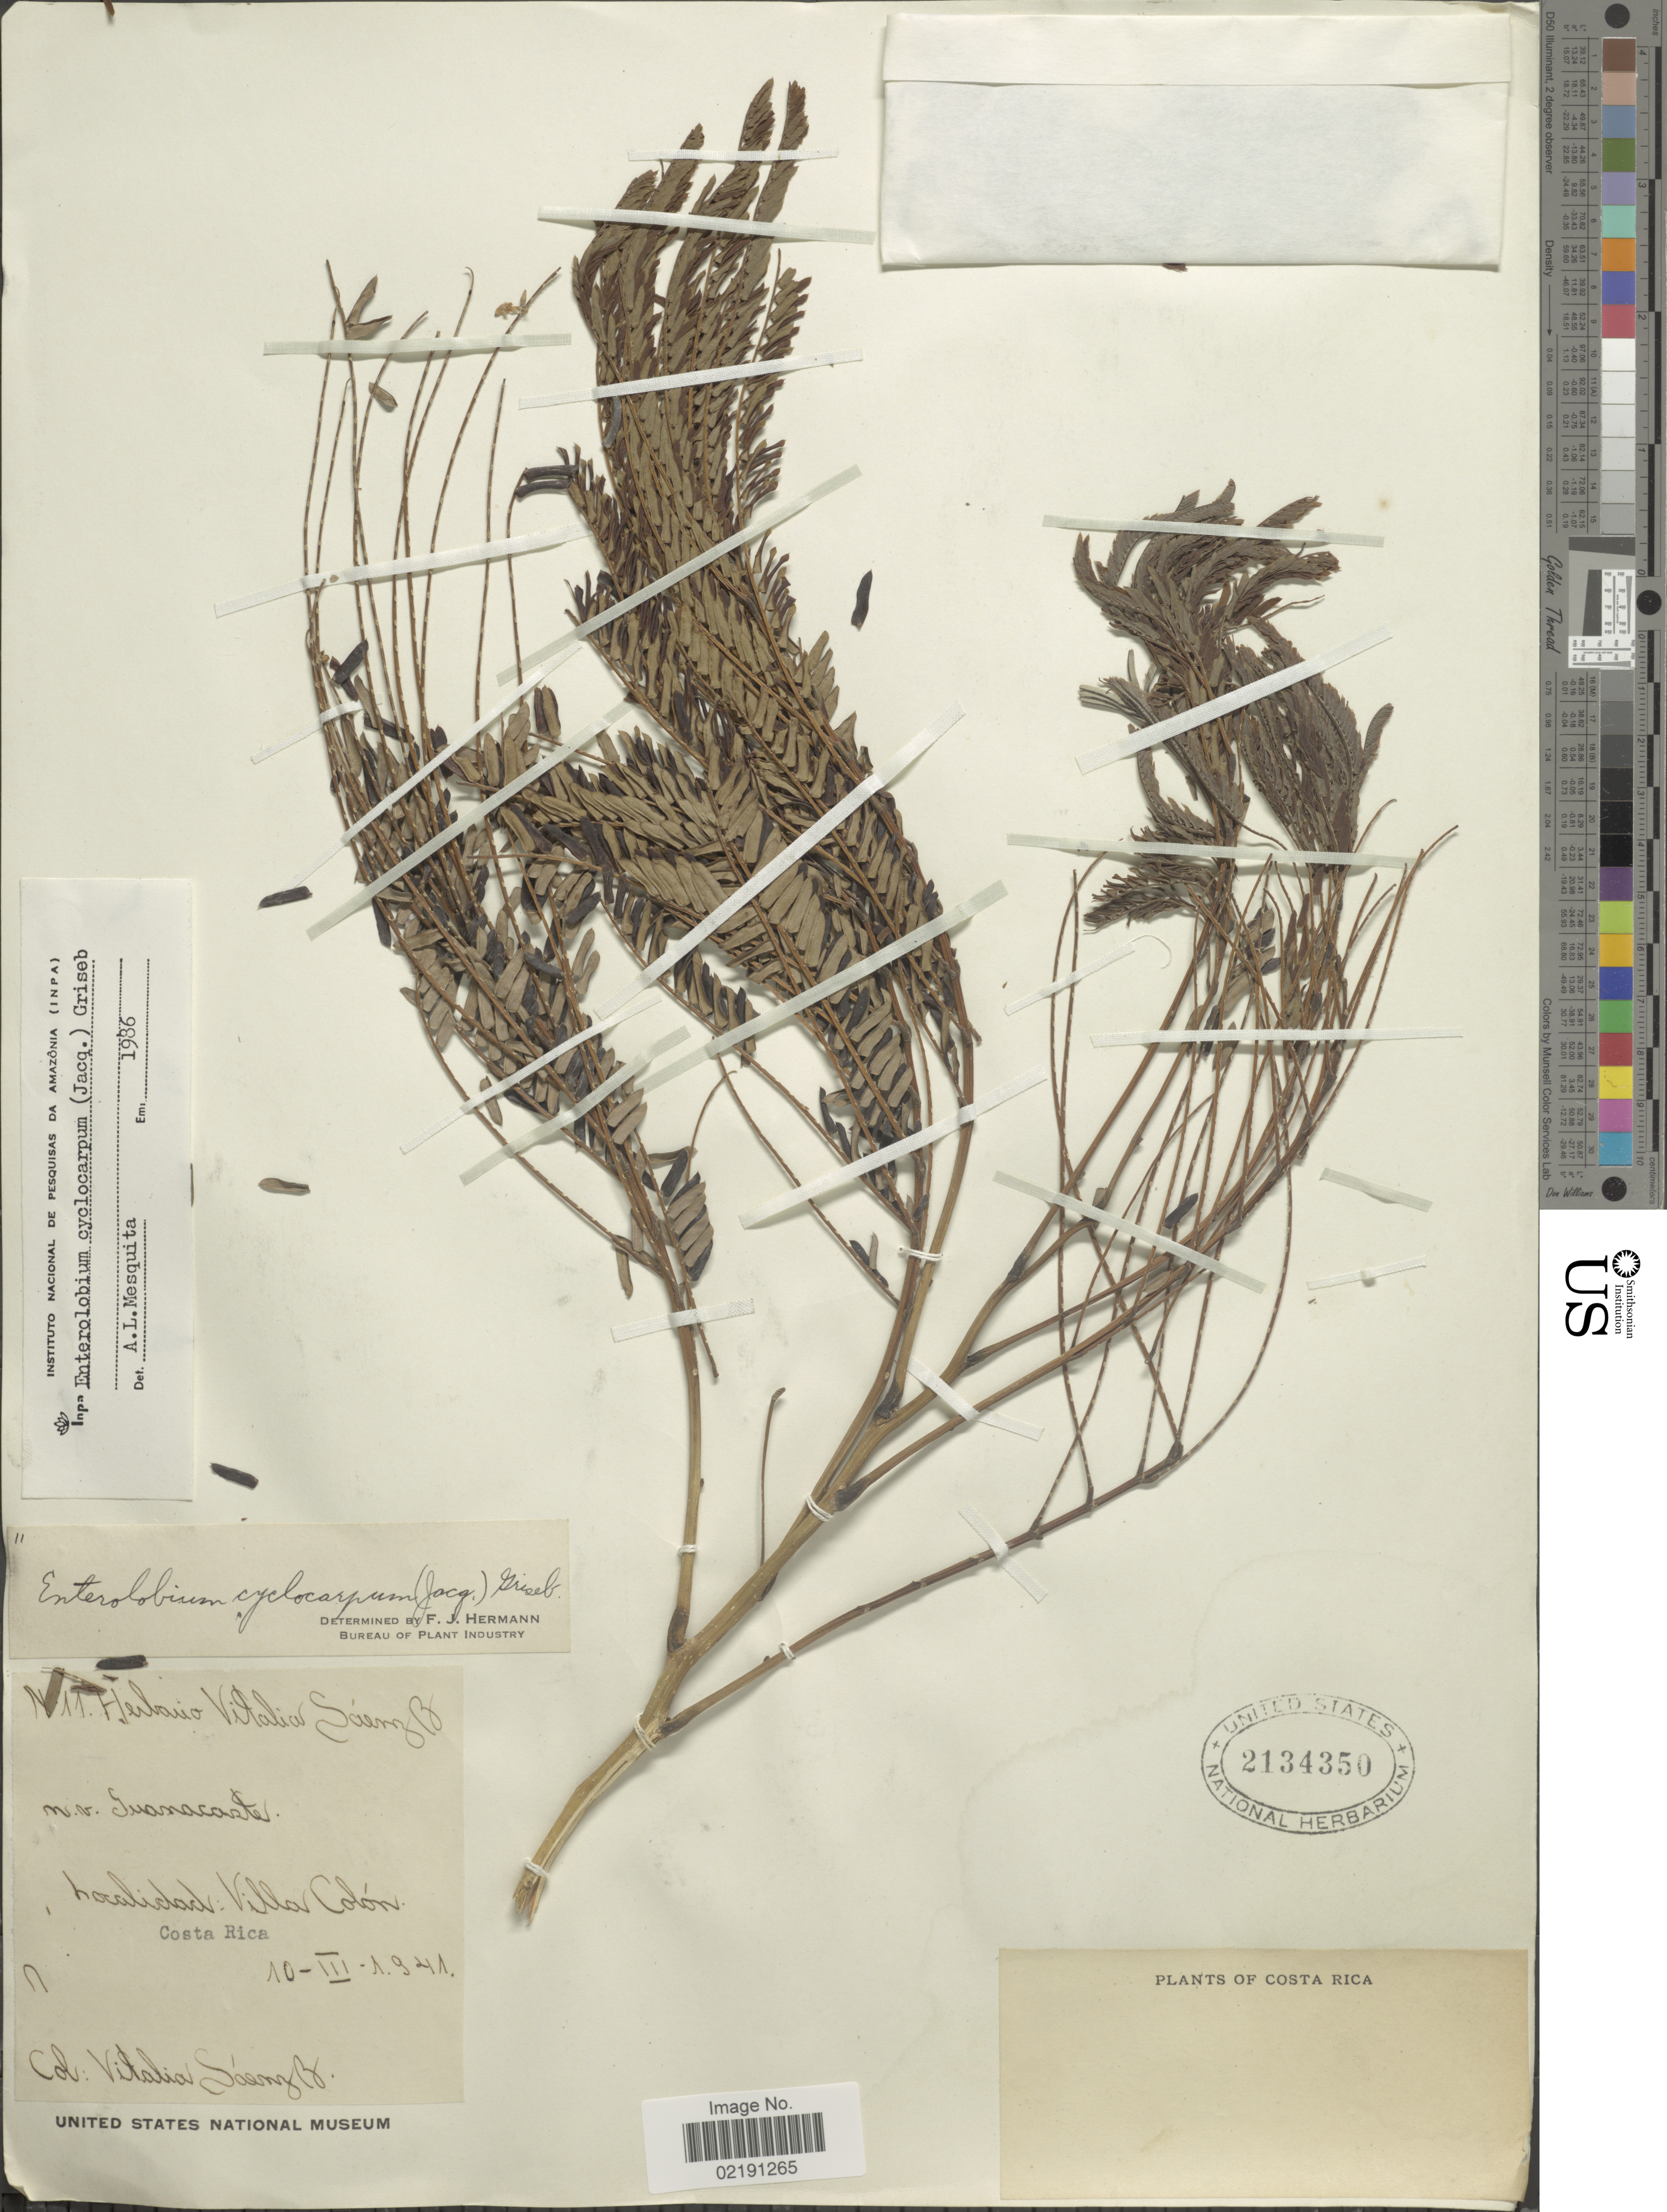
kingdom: Plantae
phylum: Tracheophyta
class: Magnoliopsida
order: Fabales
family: Fabaceae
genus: Enterolobium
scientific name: Enterolobium cyclocarpum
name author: (Jacq.) Griseb.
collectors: V. Saenz B.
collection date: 1941-03-10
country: Costa Rica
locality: Villa Colón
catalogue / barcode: US 2134350